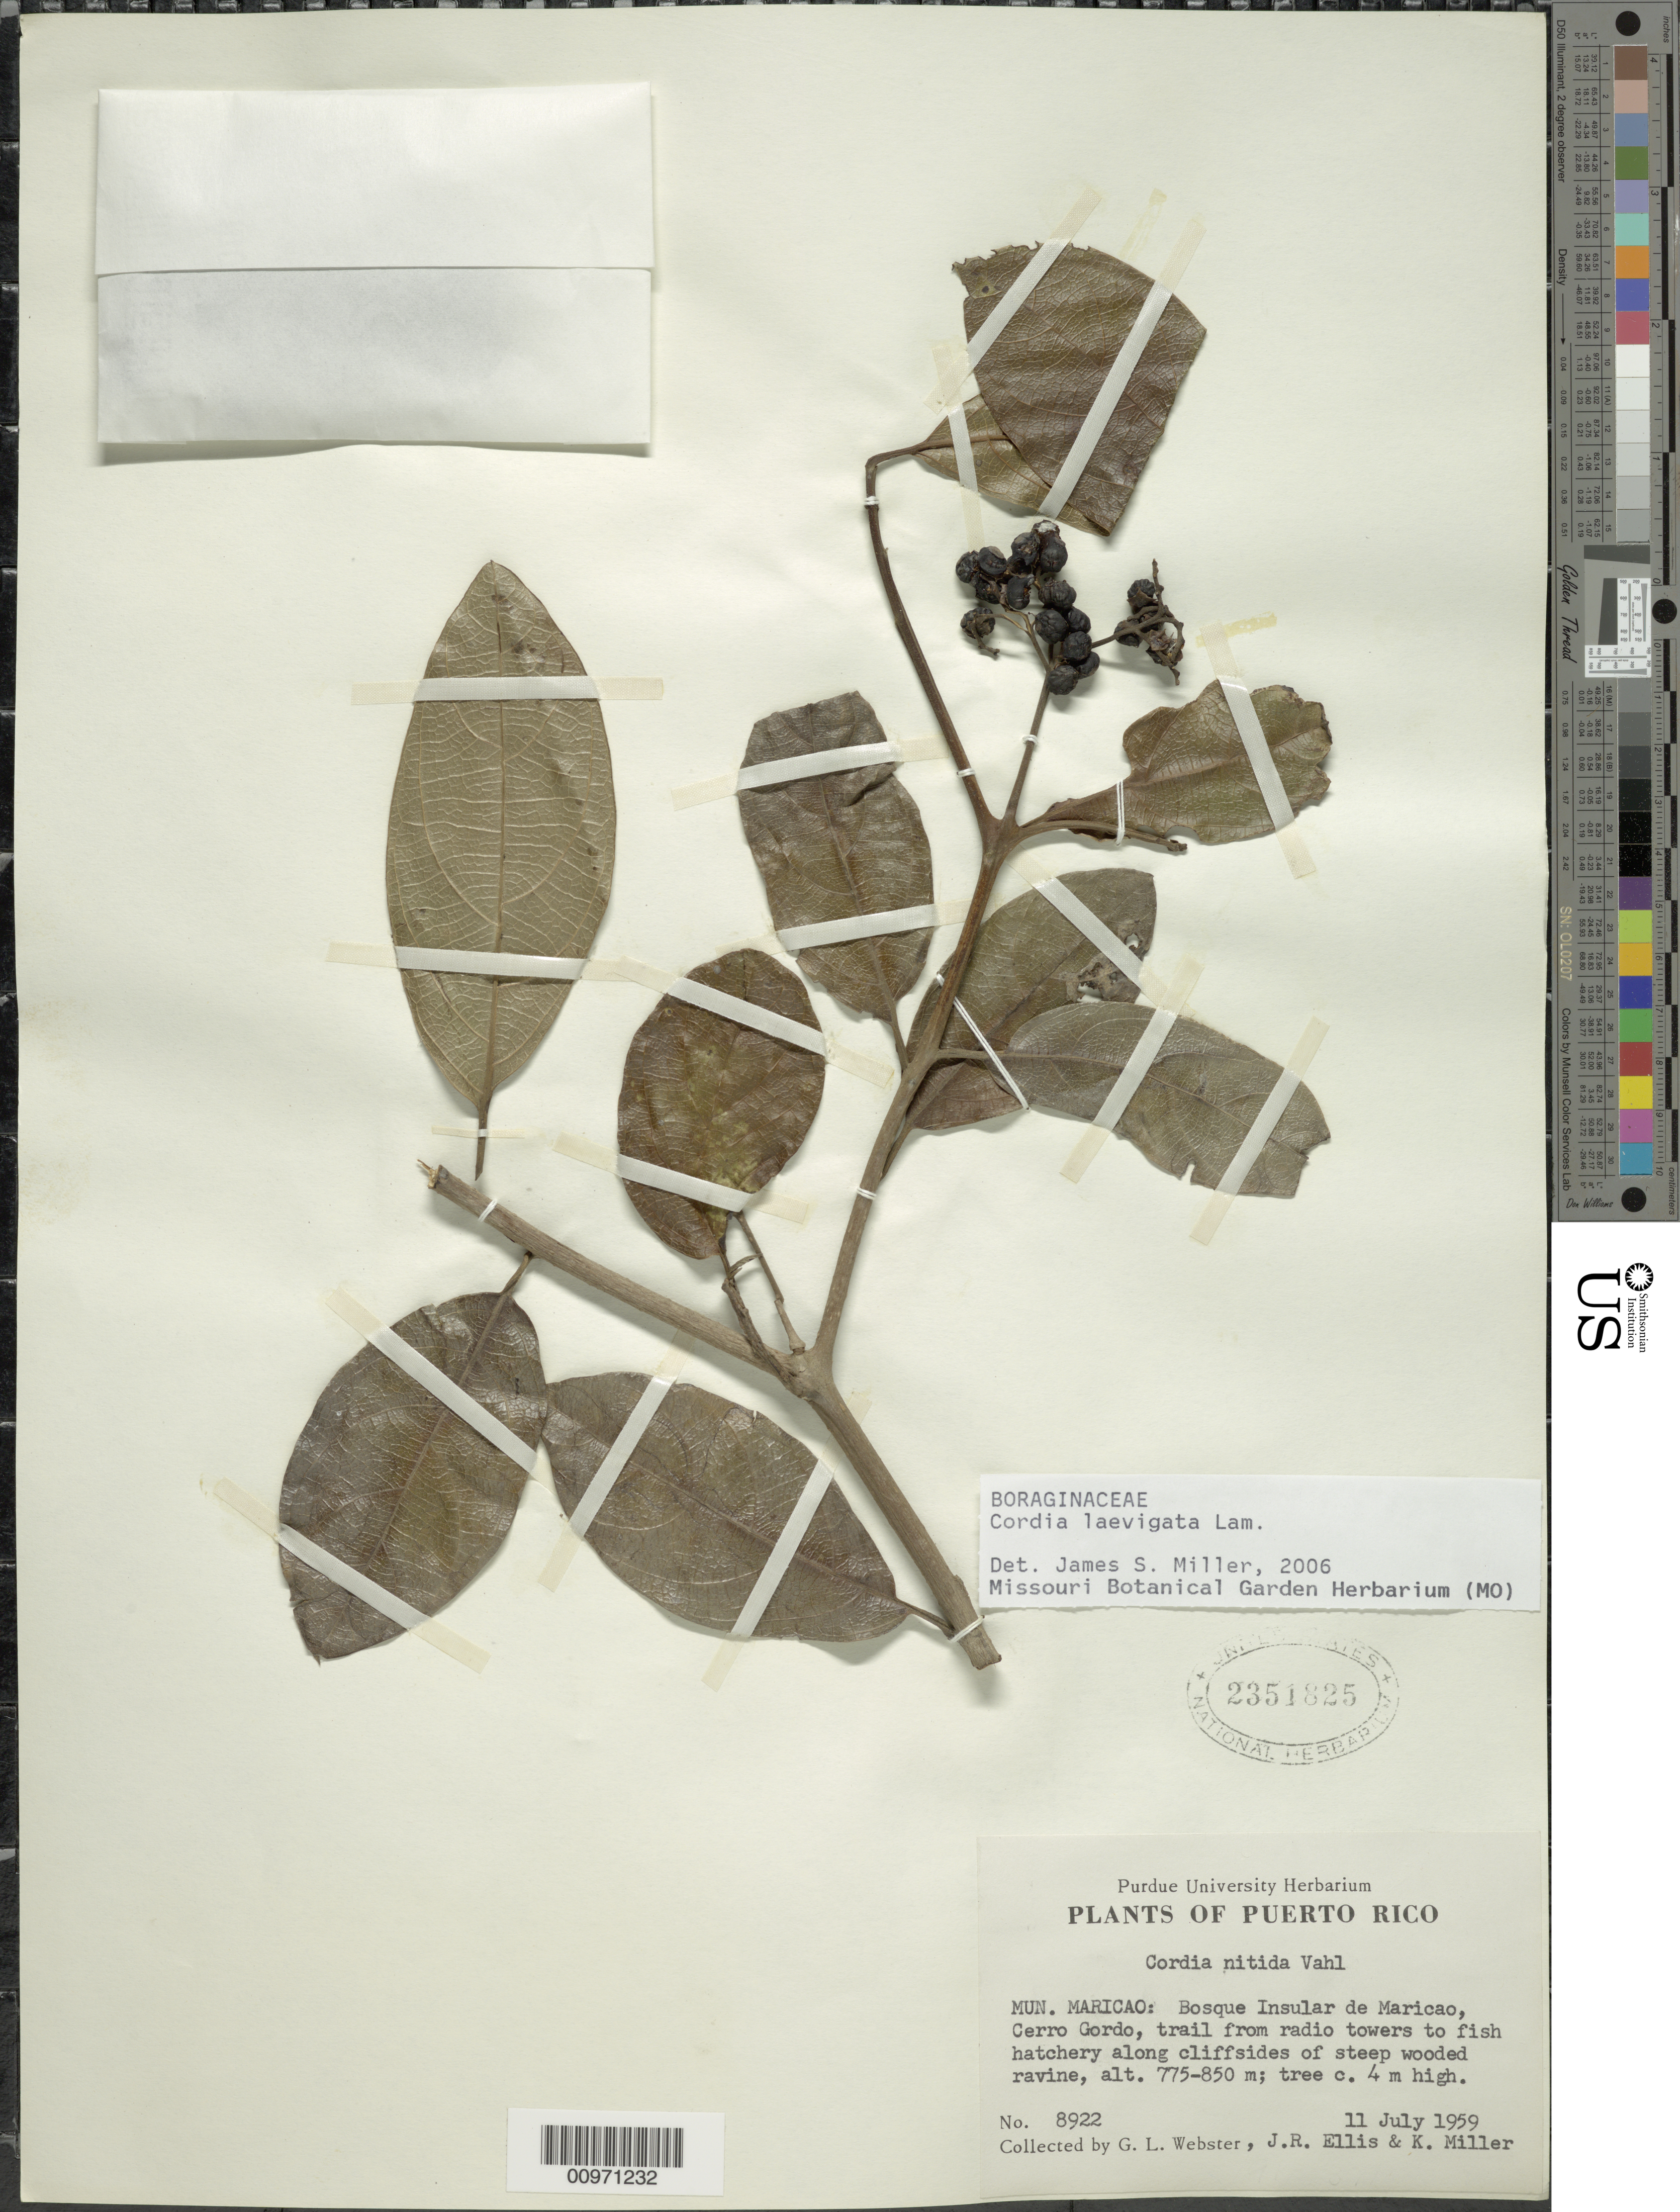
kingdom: Plantae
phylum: Tracheophyta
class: Magnoliopsida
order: Boraginales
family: Cordiaceae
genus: Cordia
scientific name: Cordia laevigata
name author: Lam.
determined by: Miller, James S., (MO), Missouri Botanical Garden (UNITED STATES)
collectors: G. L. Webster, J. R. Ellis & K. Miller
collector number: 8922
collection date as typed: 11 Jul 1959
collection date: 1959-07-11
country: Puerto Rico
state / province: Maricao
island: Puerto Rico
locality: Mun. Maricao, Bosque Insular de Maricao, Cerro Gordo, trail from radio tower to fish hatchery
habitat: Along cliffsides of steep wooded ravine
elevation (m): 775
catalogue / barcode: US 2351825